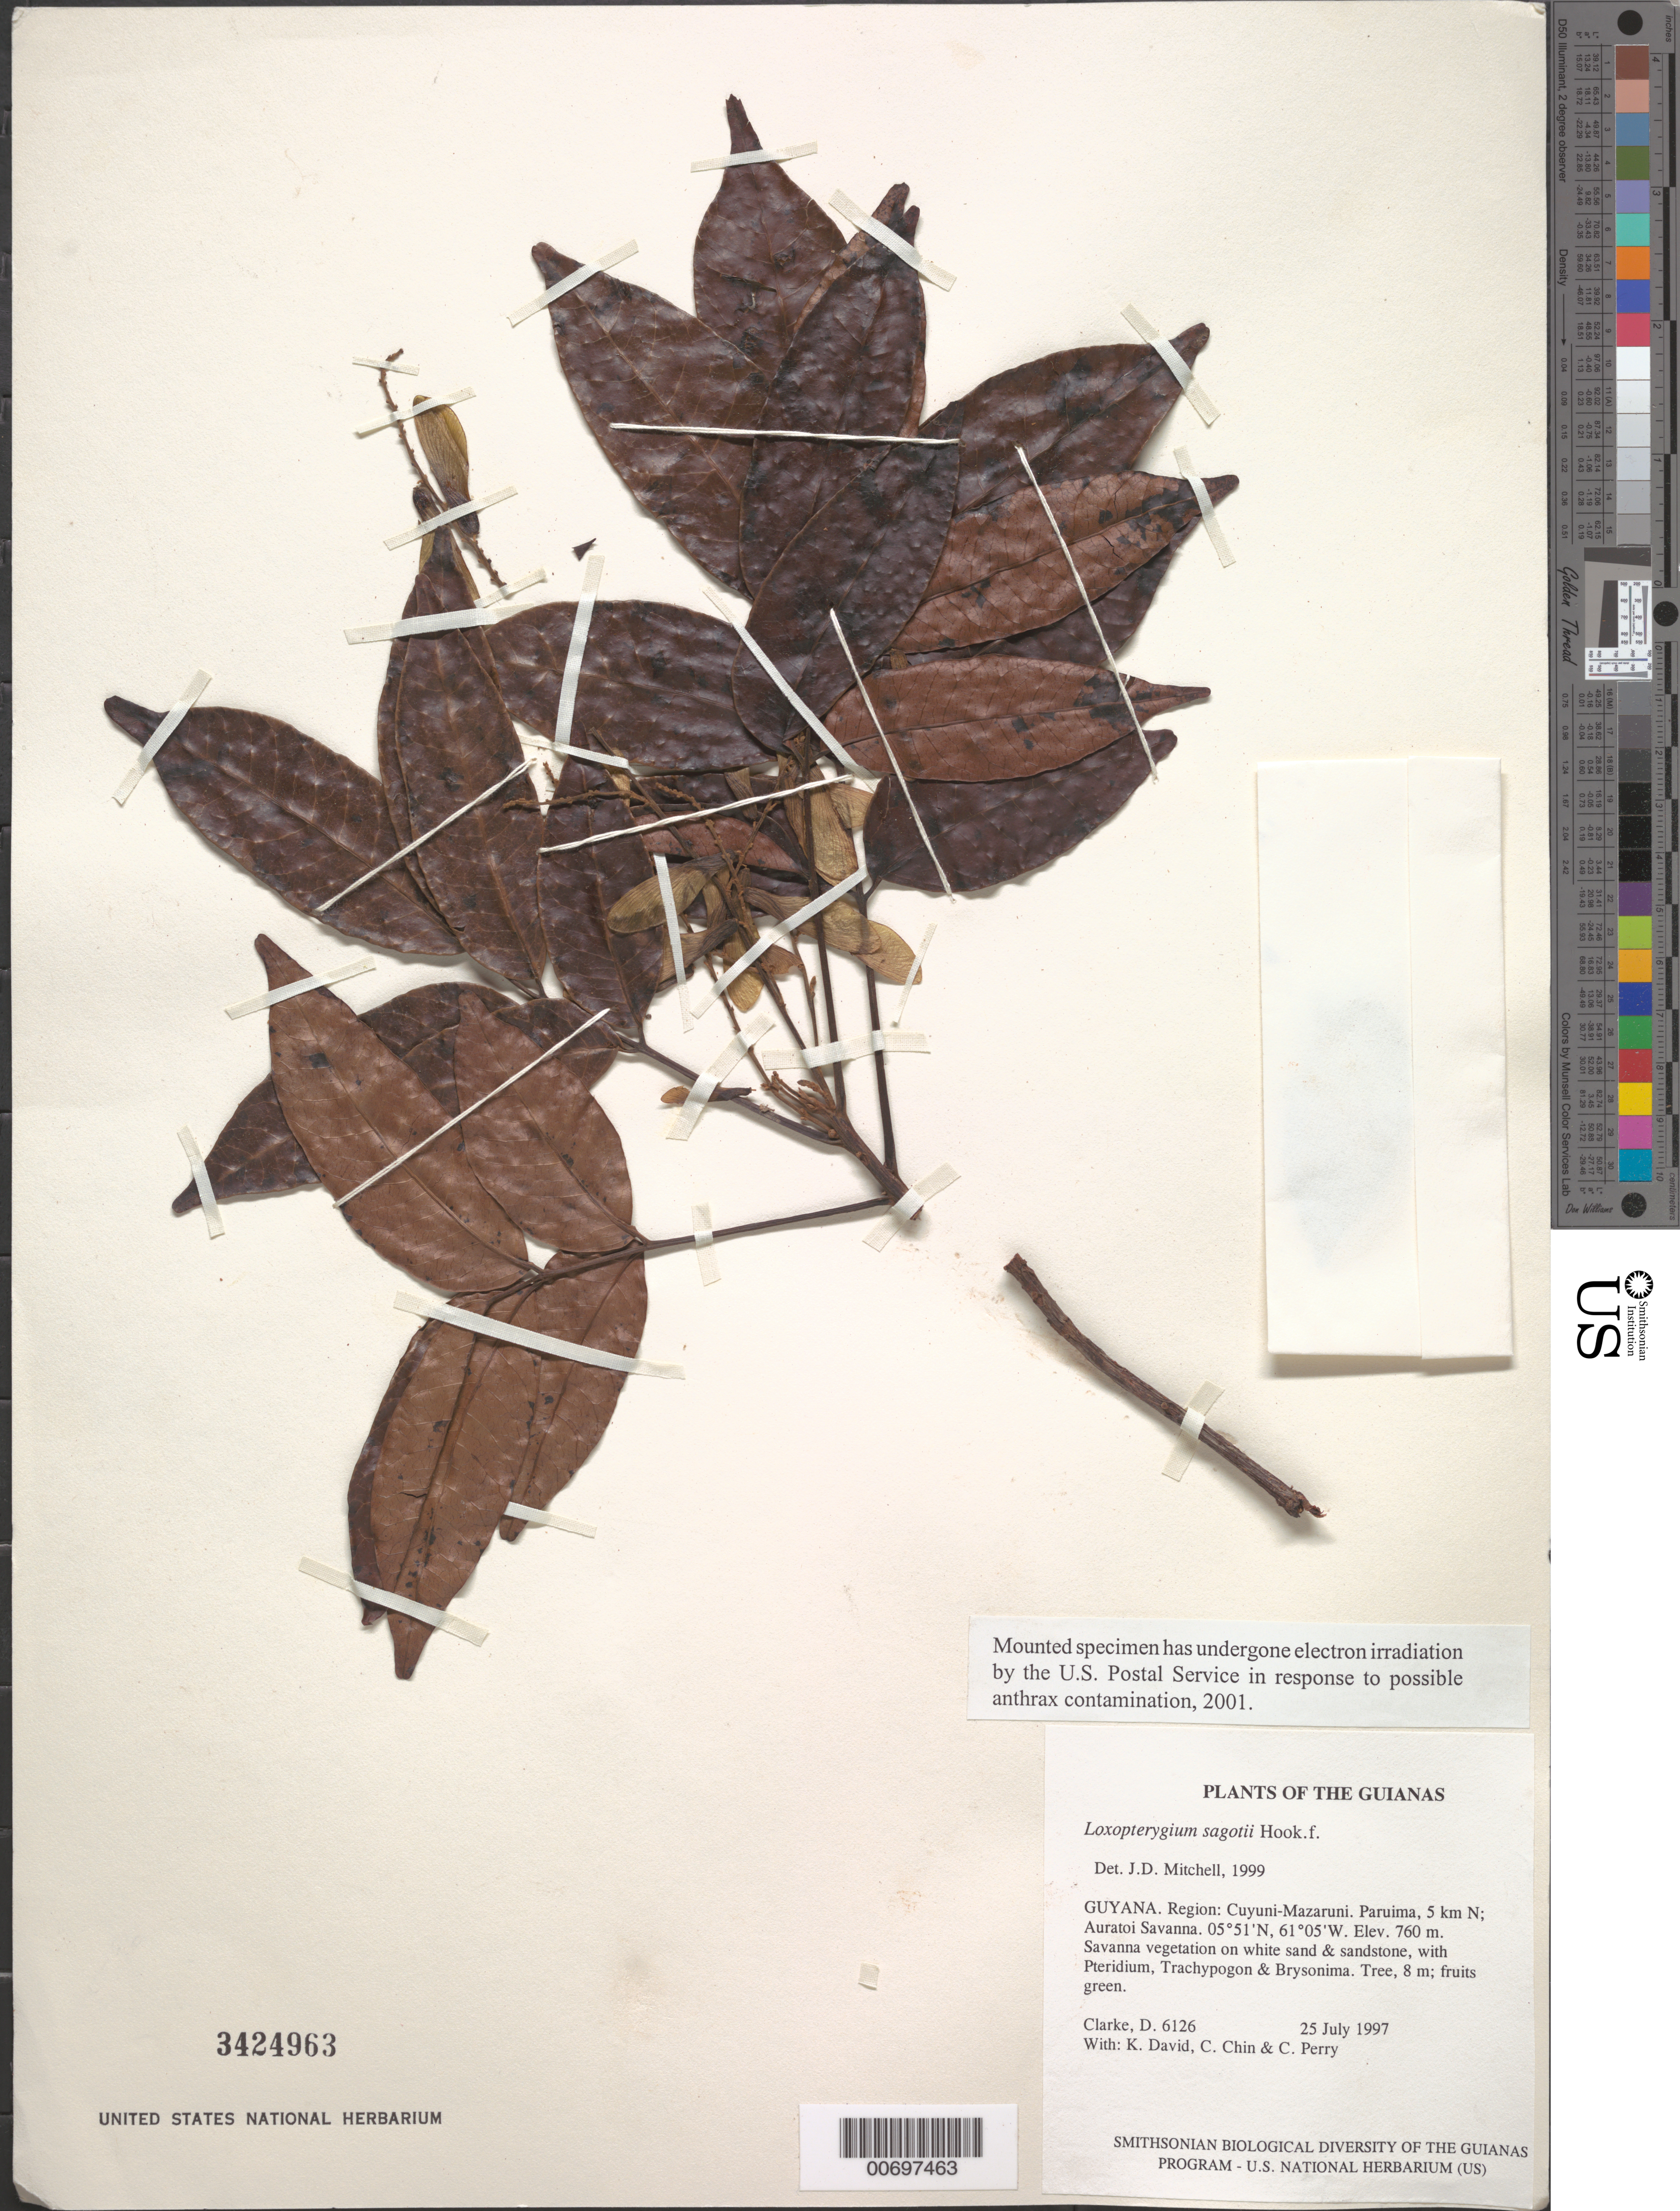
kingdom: Plantae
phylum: Tracheophyta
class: Magnoliopsida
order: Sapindales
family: Anacardiaceae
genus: Loxopterygium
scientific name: Loxopterygium sagotii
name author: Hook. f.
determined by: Mitchell, John D.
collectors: H. D. Clarke, K. David, C. Chin & C. Perry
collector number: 6126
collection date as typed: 25 July 1997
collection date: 1997-07-25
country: Guyana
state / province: Cuyuni-Mazaruni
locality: Paruima, 5 km N; Auratoi Savanna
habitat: Savanna vegetation on white sand & sandstone, with Pteridium, Trachypogon & Brysonima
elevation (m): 760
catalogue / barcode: US 3424963